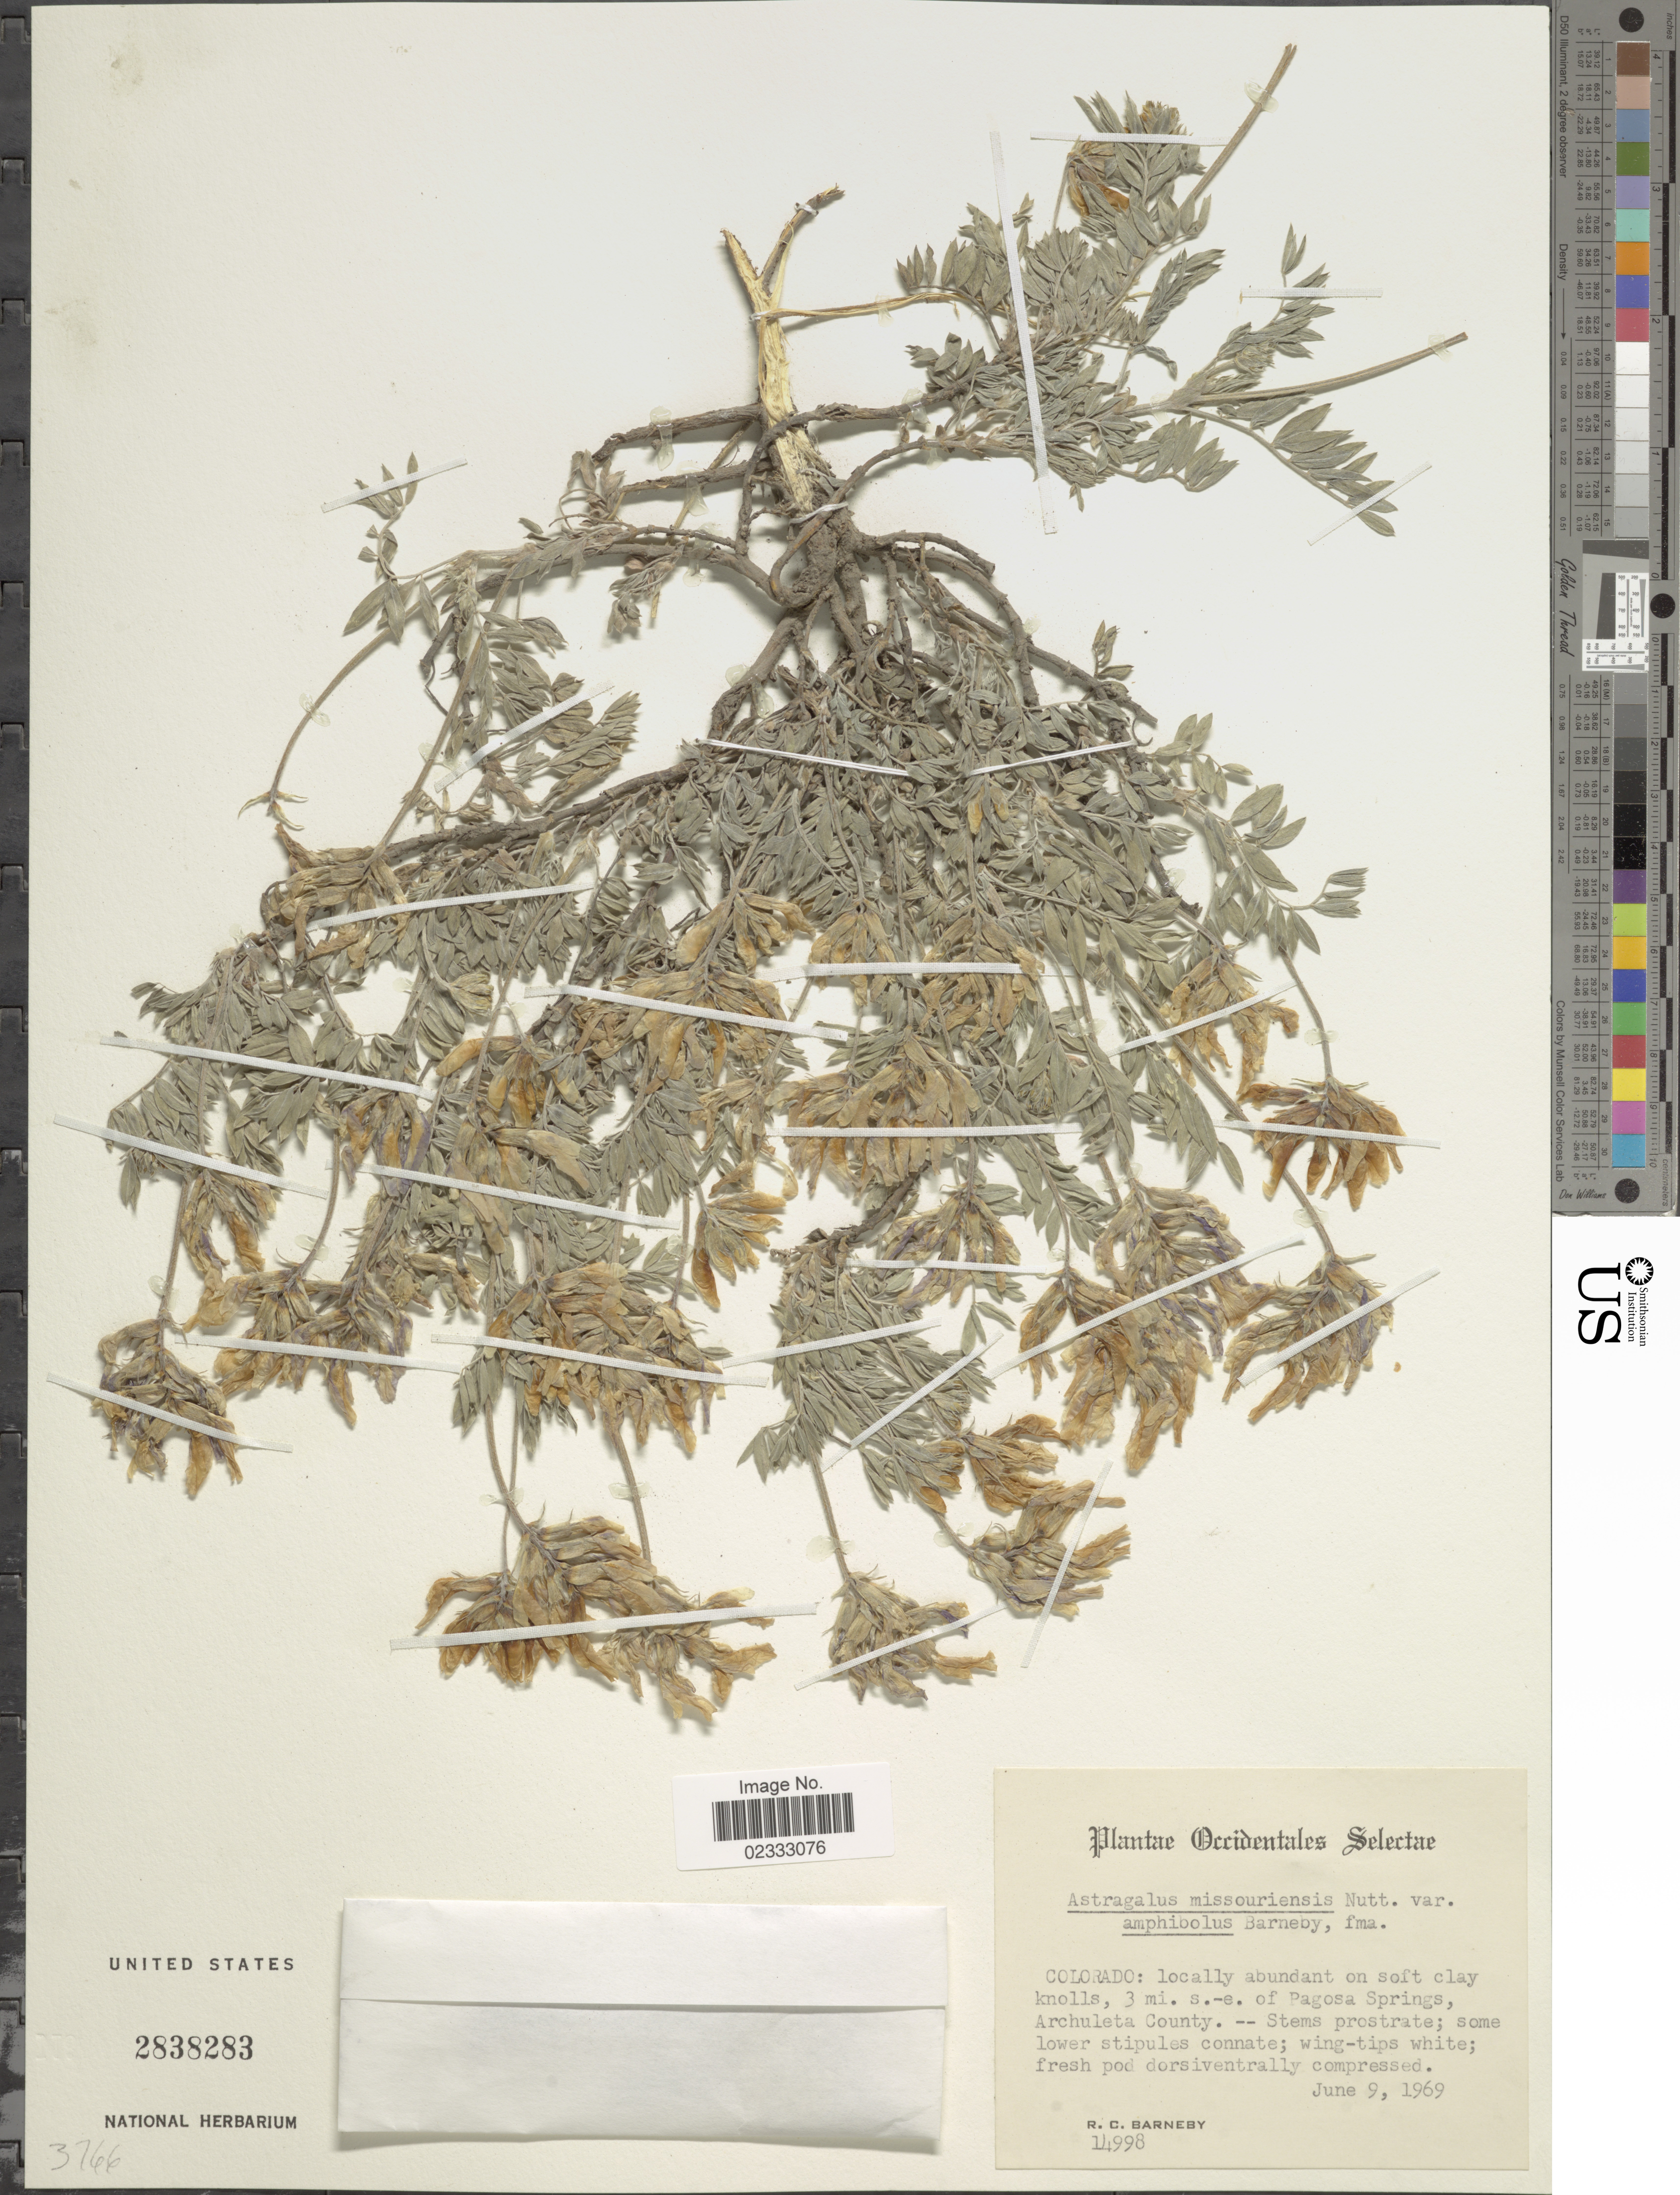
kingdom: Plantae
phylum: Tracheophyta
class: Magnoliopsida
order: Fabales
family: Fabaceae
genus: Astragalus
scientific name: Astragalus missouriensis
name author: Nutt.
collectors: R. C. Barneby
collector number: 1499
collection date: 1969-06-09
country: Panama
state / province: Panamá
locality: Colorado, 3 mi. s.-e, of Pagosa Springs, Archuleta County.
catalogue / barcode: US 2838283